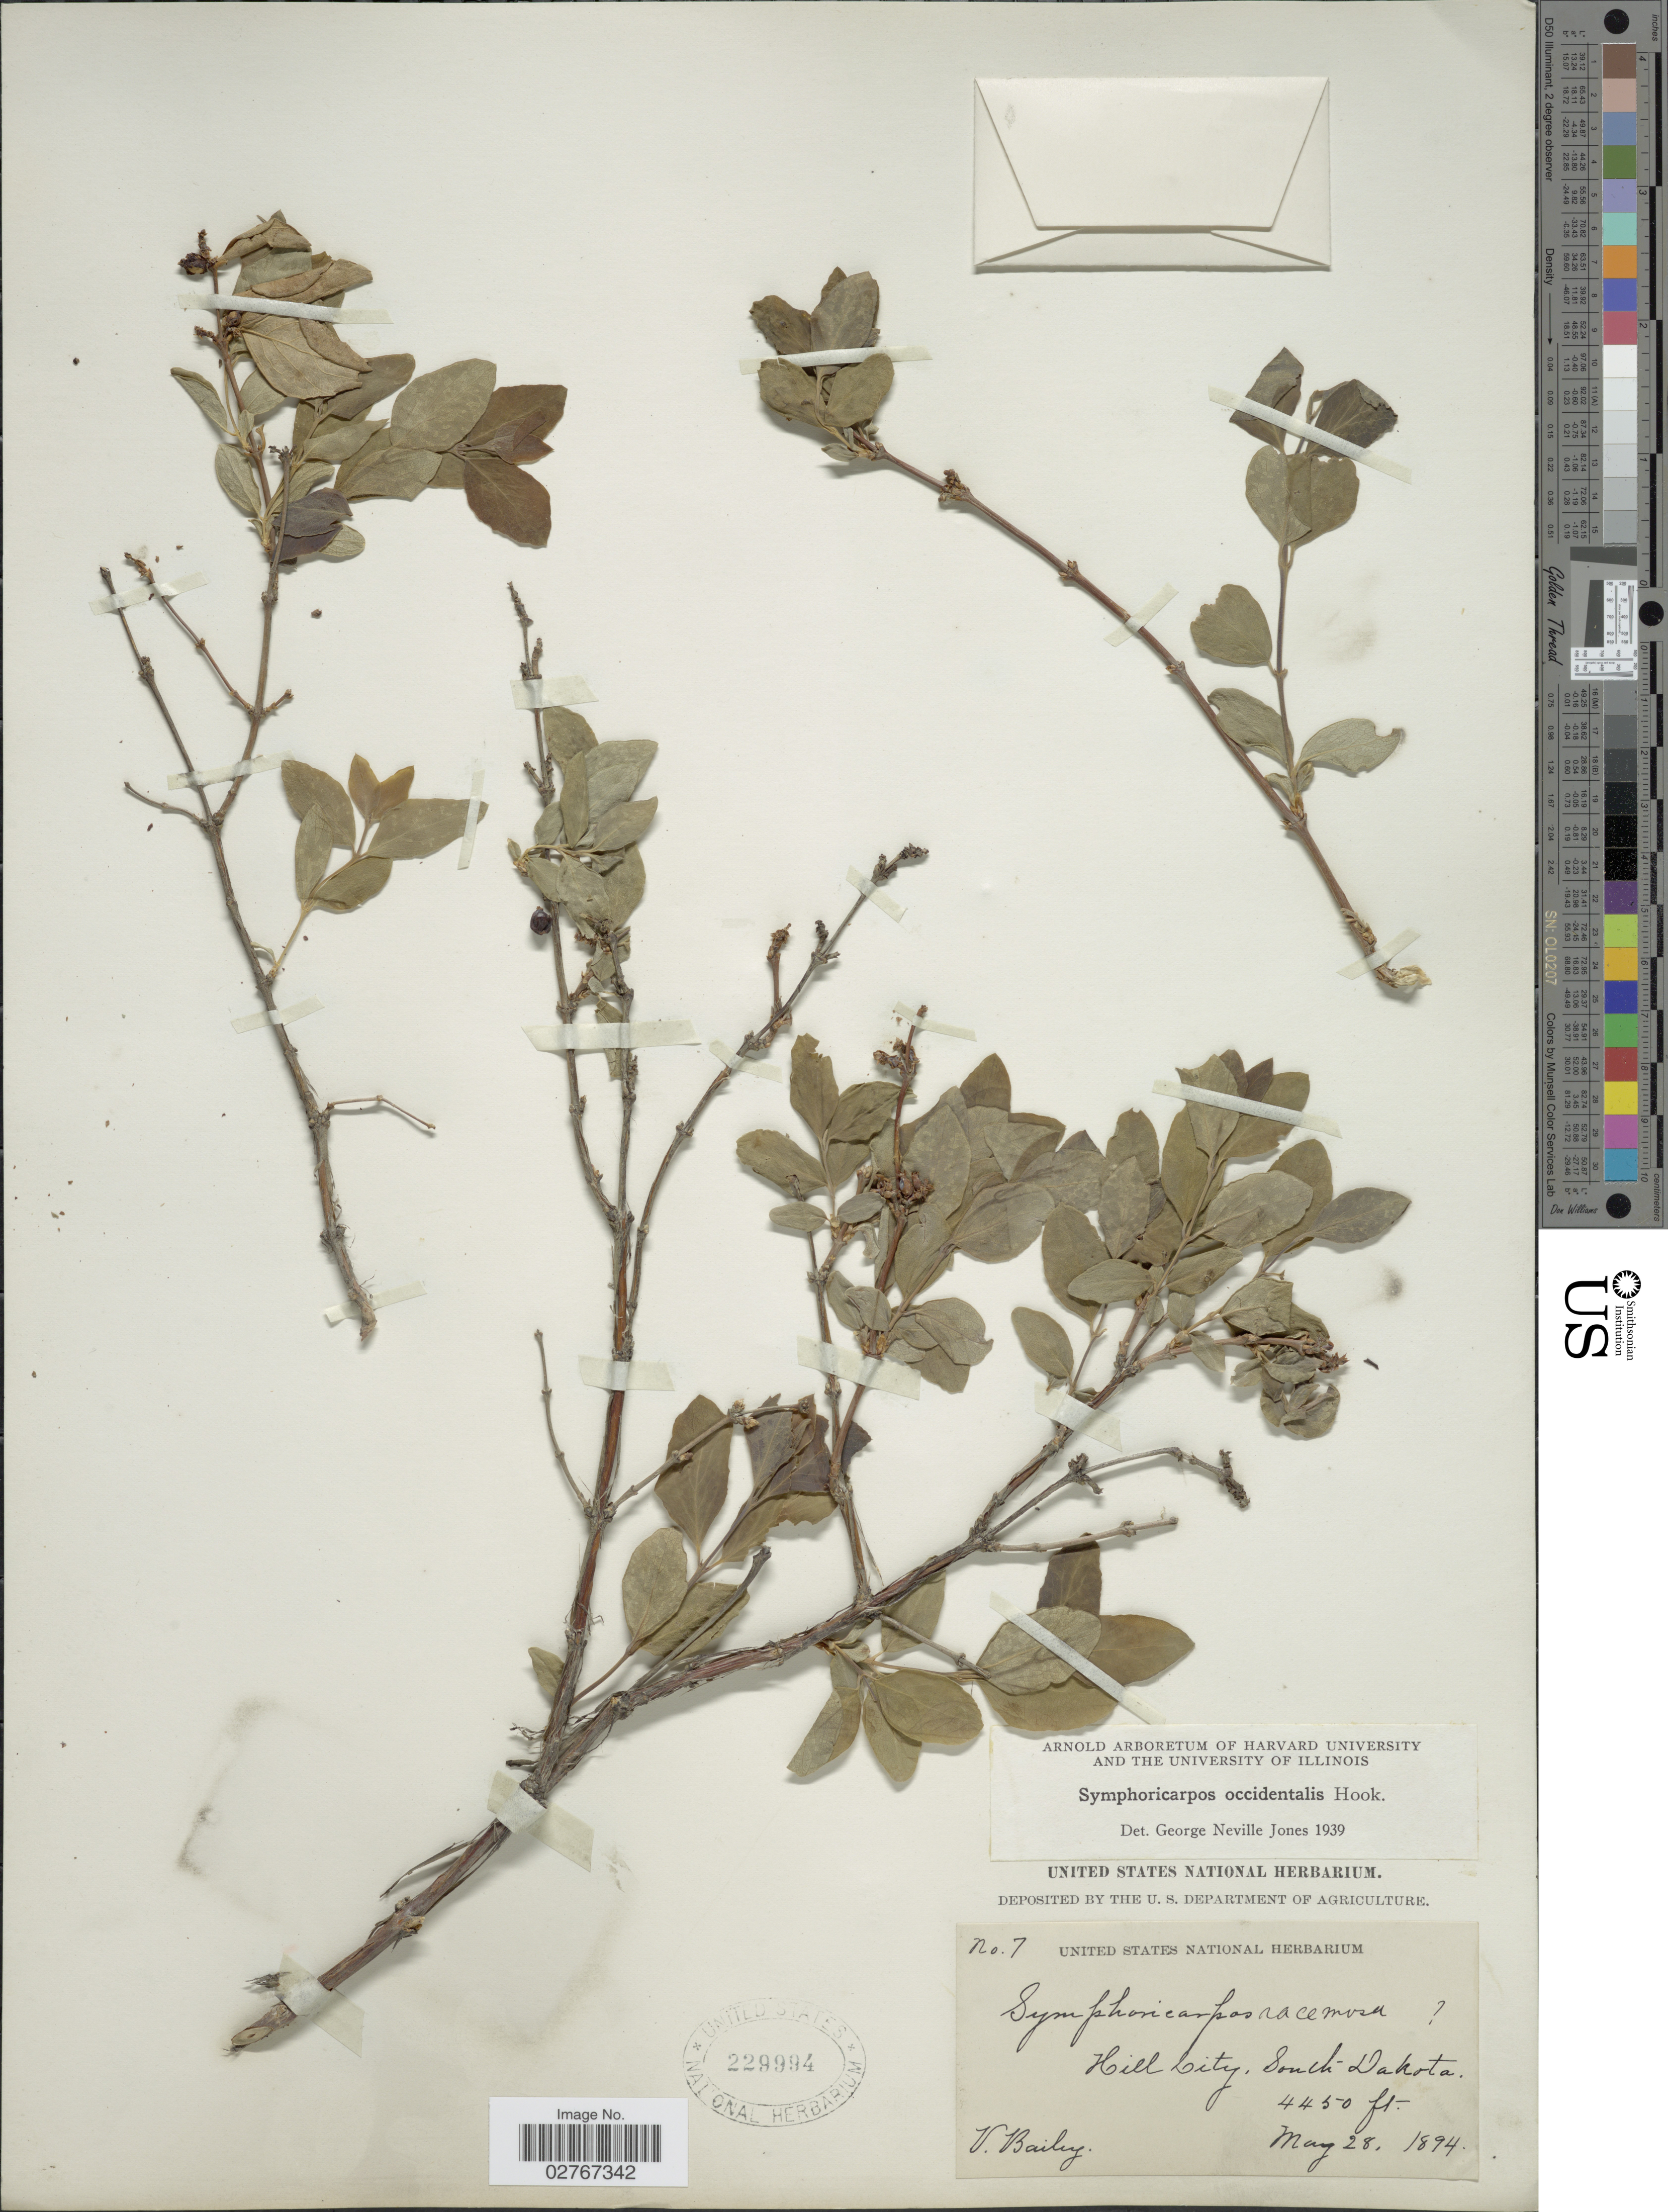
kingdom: Plantae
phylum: Tracheophyta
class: Magnoliopsida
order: Dipsacales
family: Caprifoliaceae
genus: Symphoricarpos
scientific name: Symphoricarpos occidentalis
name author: (R. Br.) Hook.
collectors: V. Bailey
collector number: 7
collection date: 1894-05-28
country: United States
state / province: South Dakota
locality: Hill City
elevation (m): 1356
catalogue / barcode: US 229994